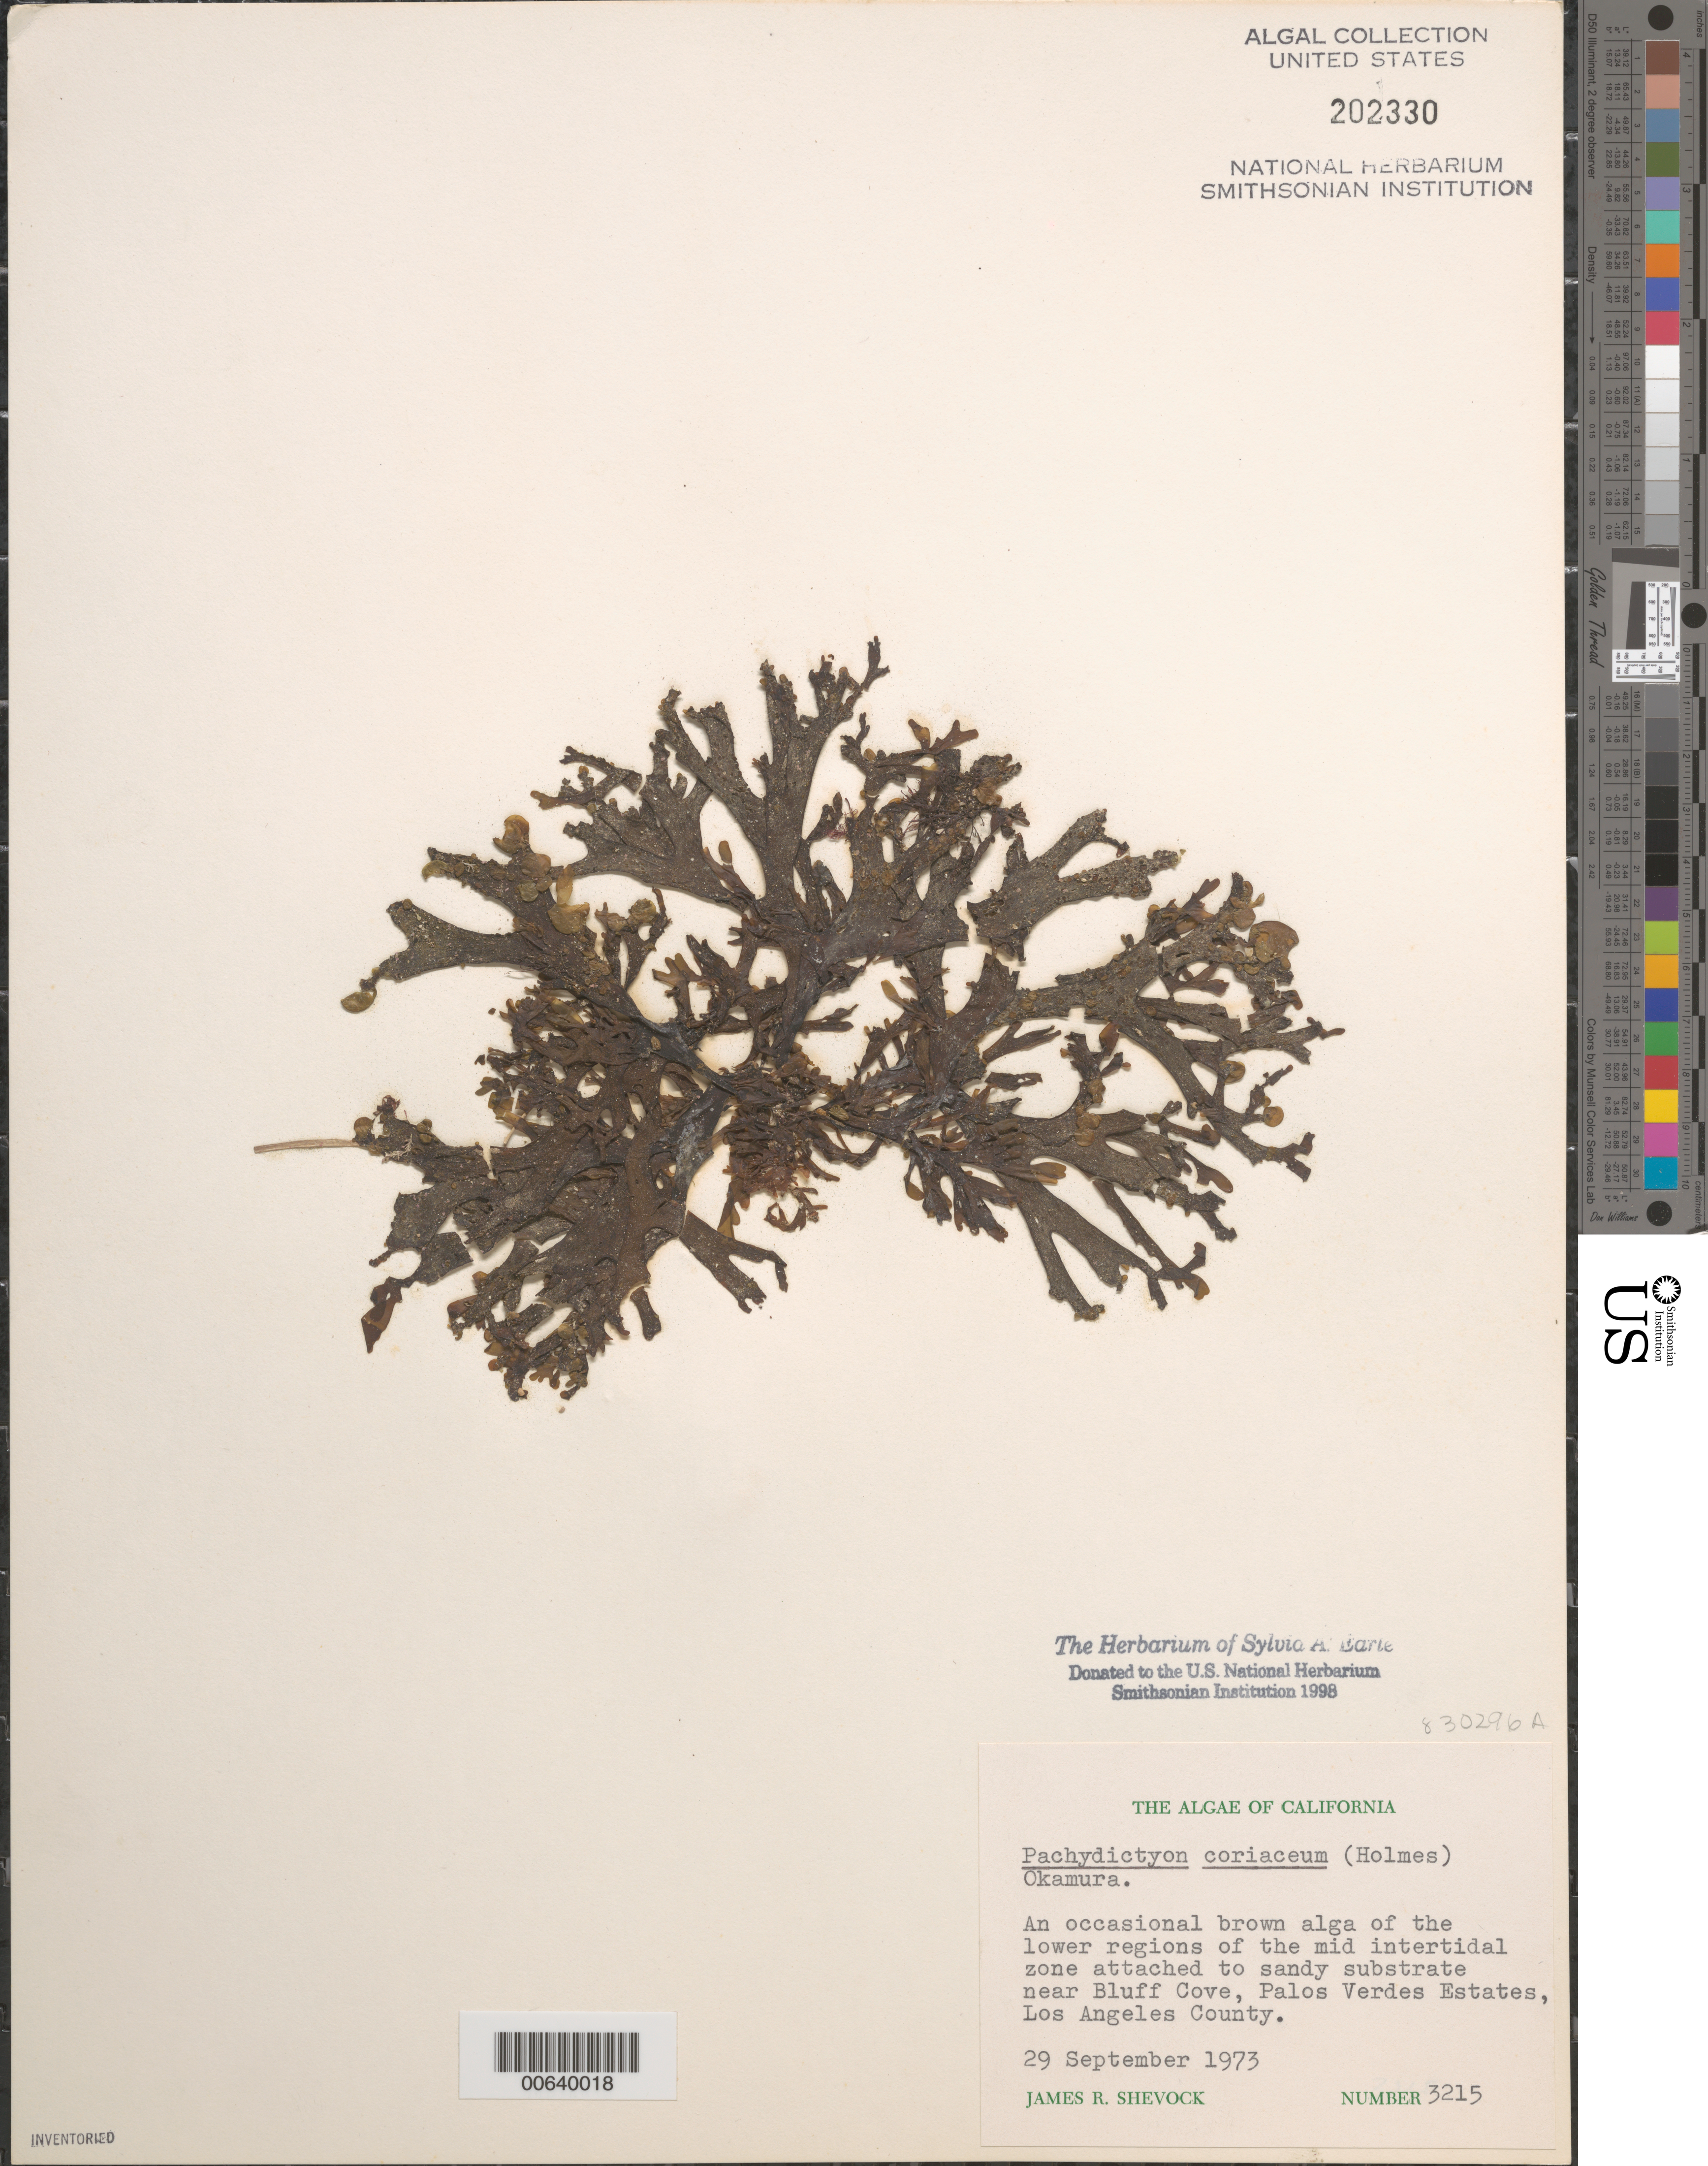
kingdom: Chromista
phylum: Ochrophyta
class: Phaeophyceae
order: Dictyotales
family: Dictyotaceae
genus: Pachydictyon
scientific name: Pachydictyon coriaceum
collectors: J. R. Shevock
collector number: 3215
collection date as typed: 29 Sep 1973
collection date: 1973-09-29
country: United States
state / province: California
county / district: Los Angeles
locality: Palos Verdes Estates, near Bluff Cove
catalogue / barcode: US 202330